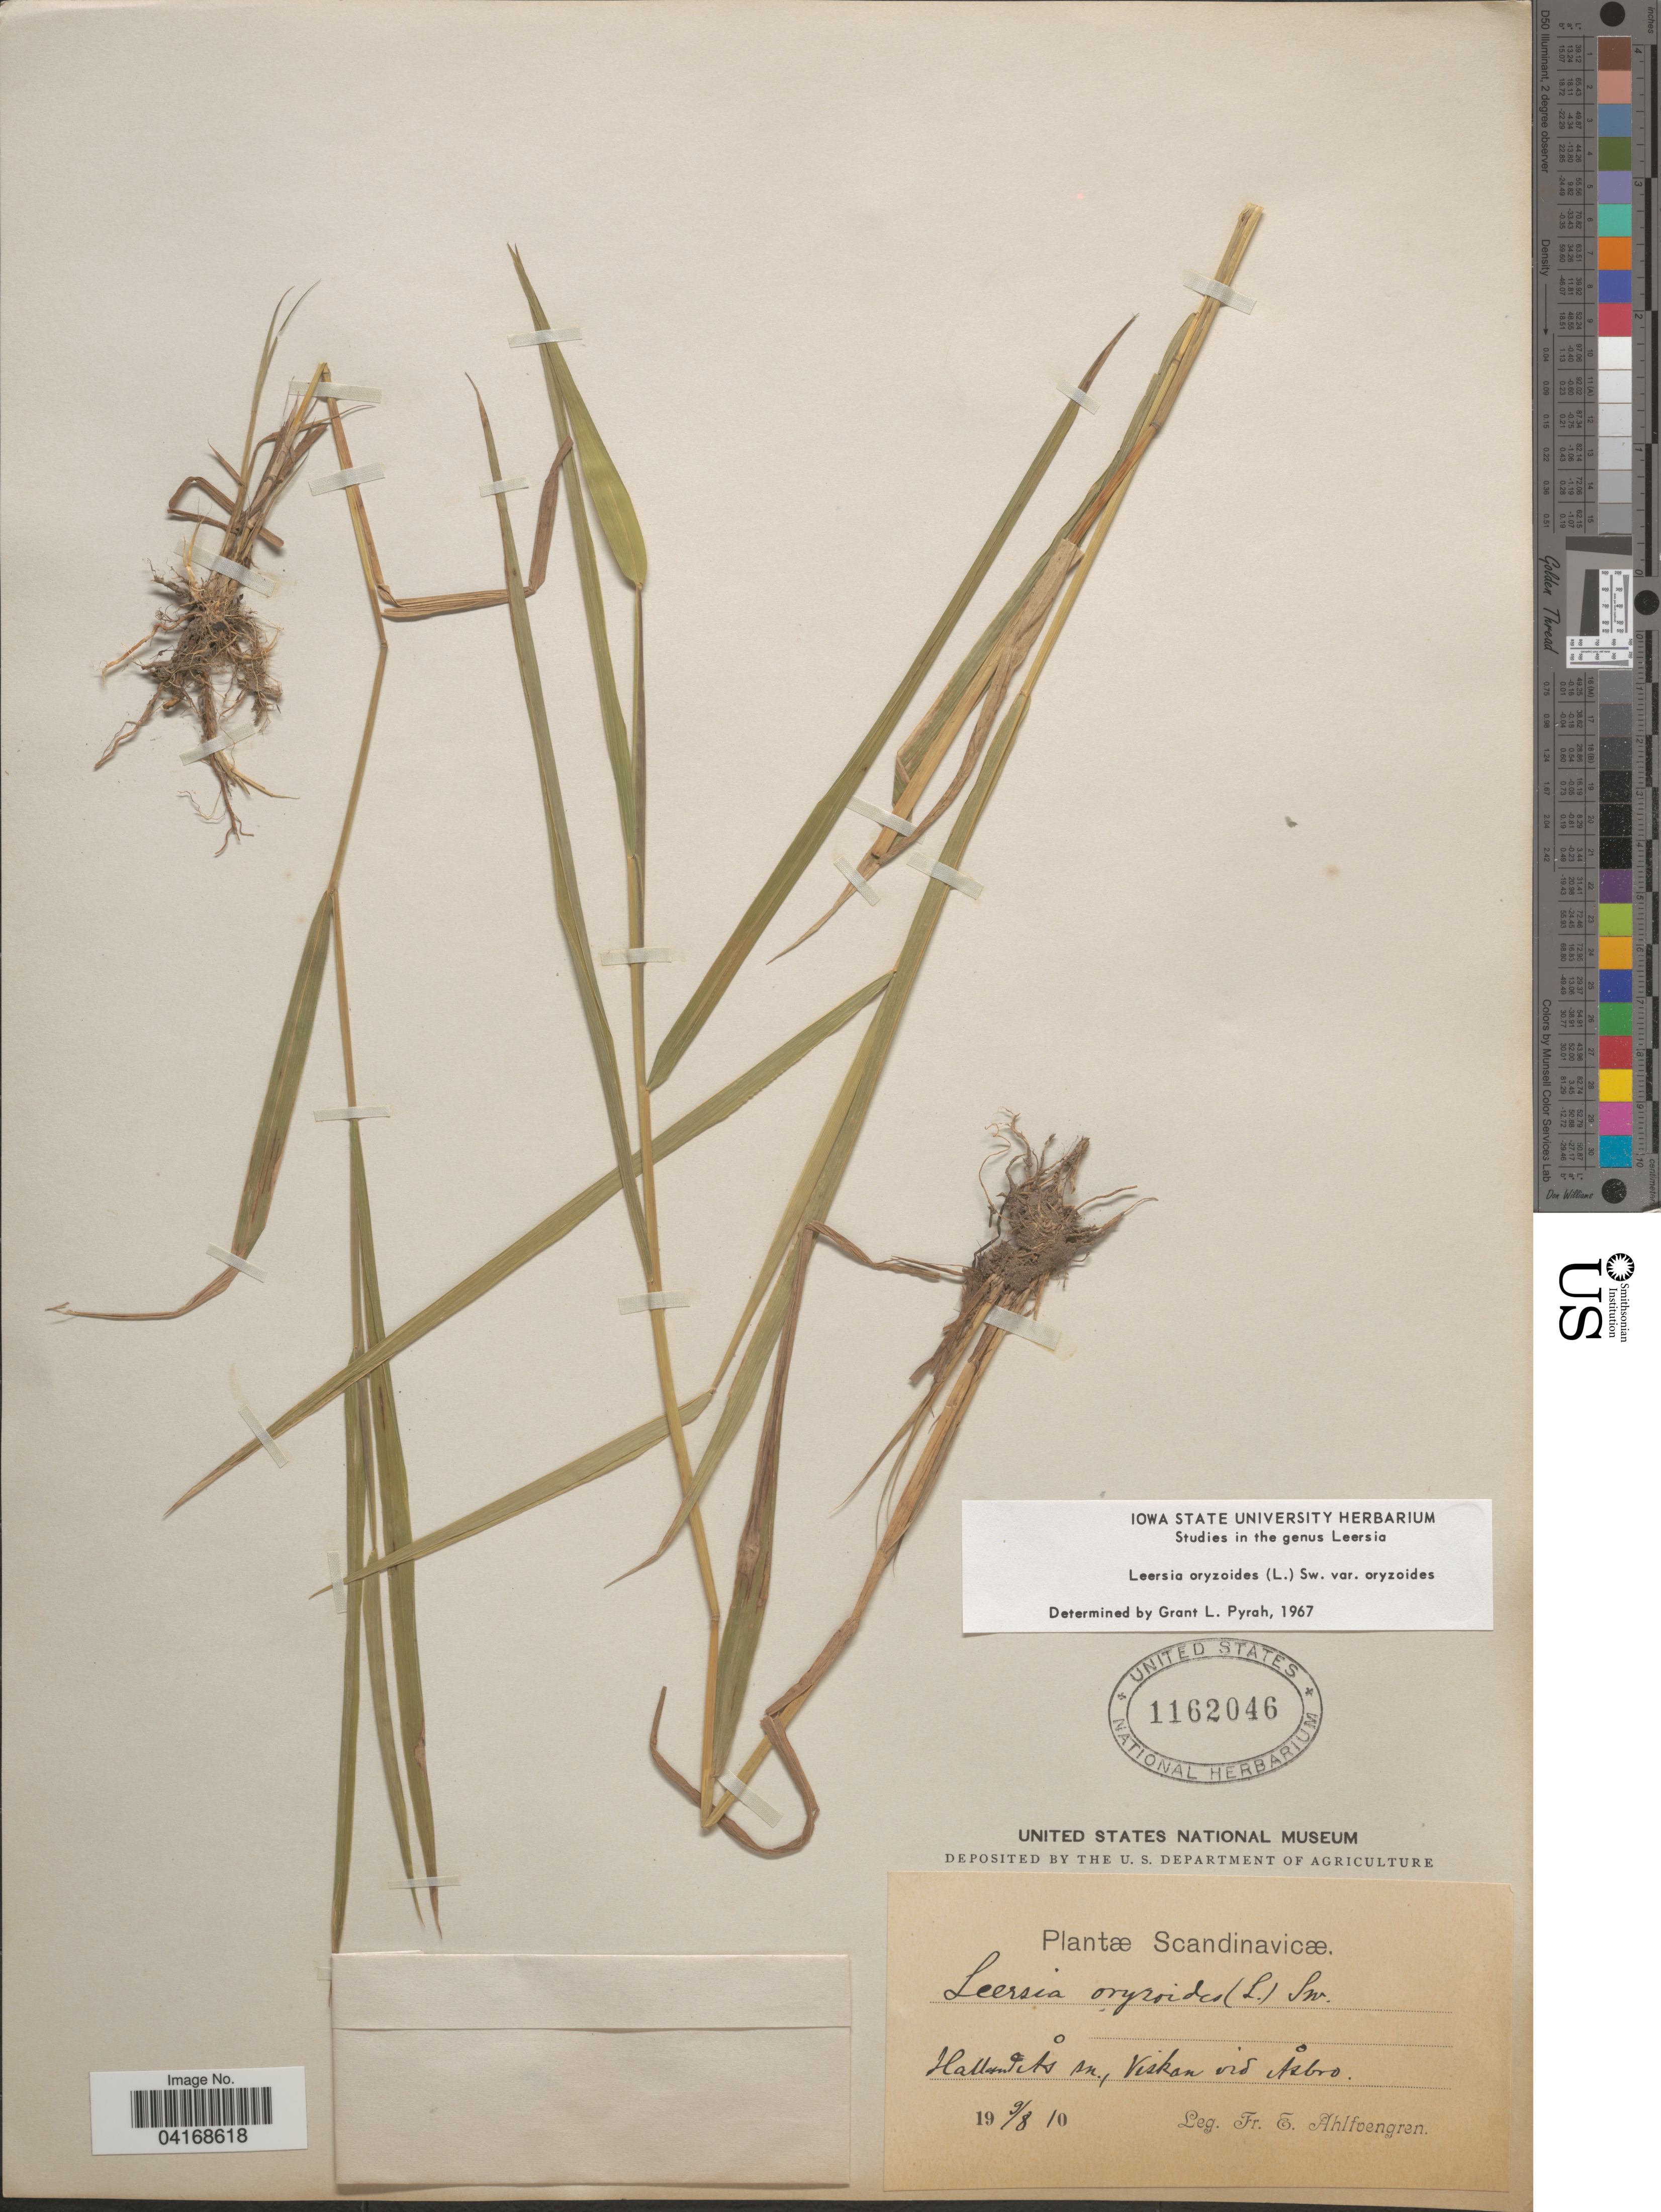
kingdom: Plantae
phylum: Tracheophyta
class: Liliopsida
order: Poales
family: Poaceae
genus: Leersia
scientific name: Leersia oryzoides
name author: (L.) Sw.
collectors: E. Ahlfvengren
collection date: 1910-08-09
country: Sweden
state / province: Halland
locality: Scandinavicæ. Halland Ås sn., Viskan vid Åsbro.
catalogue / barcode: US 1162046